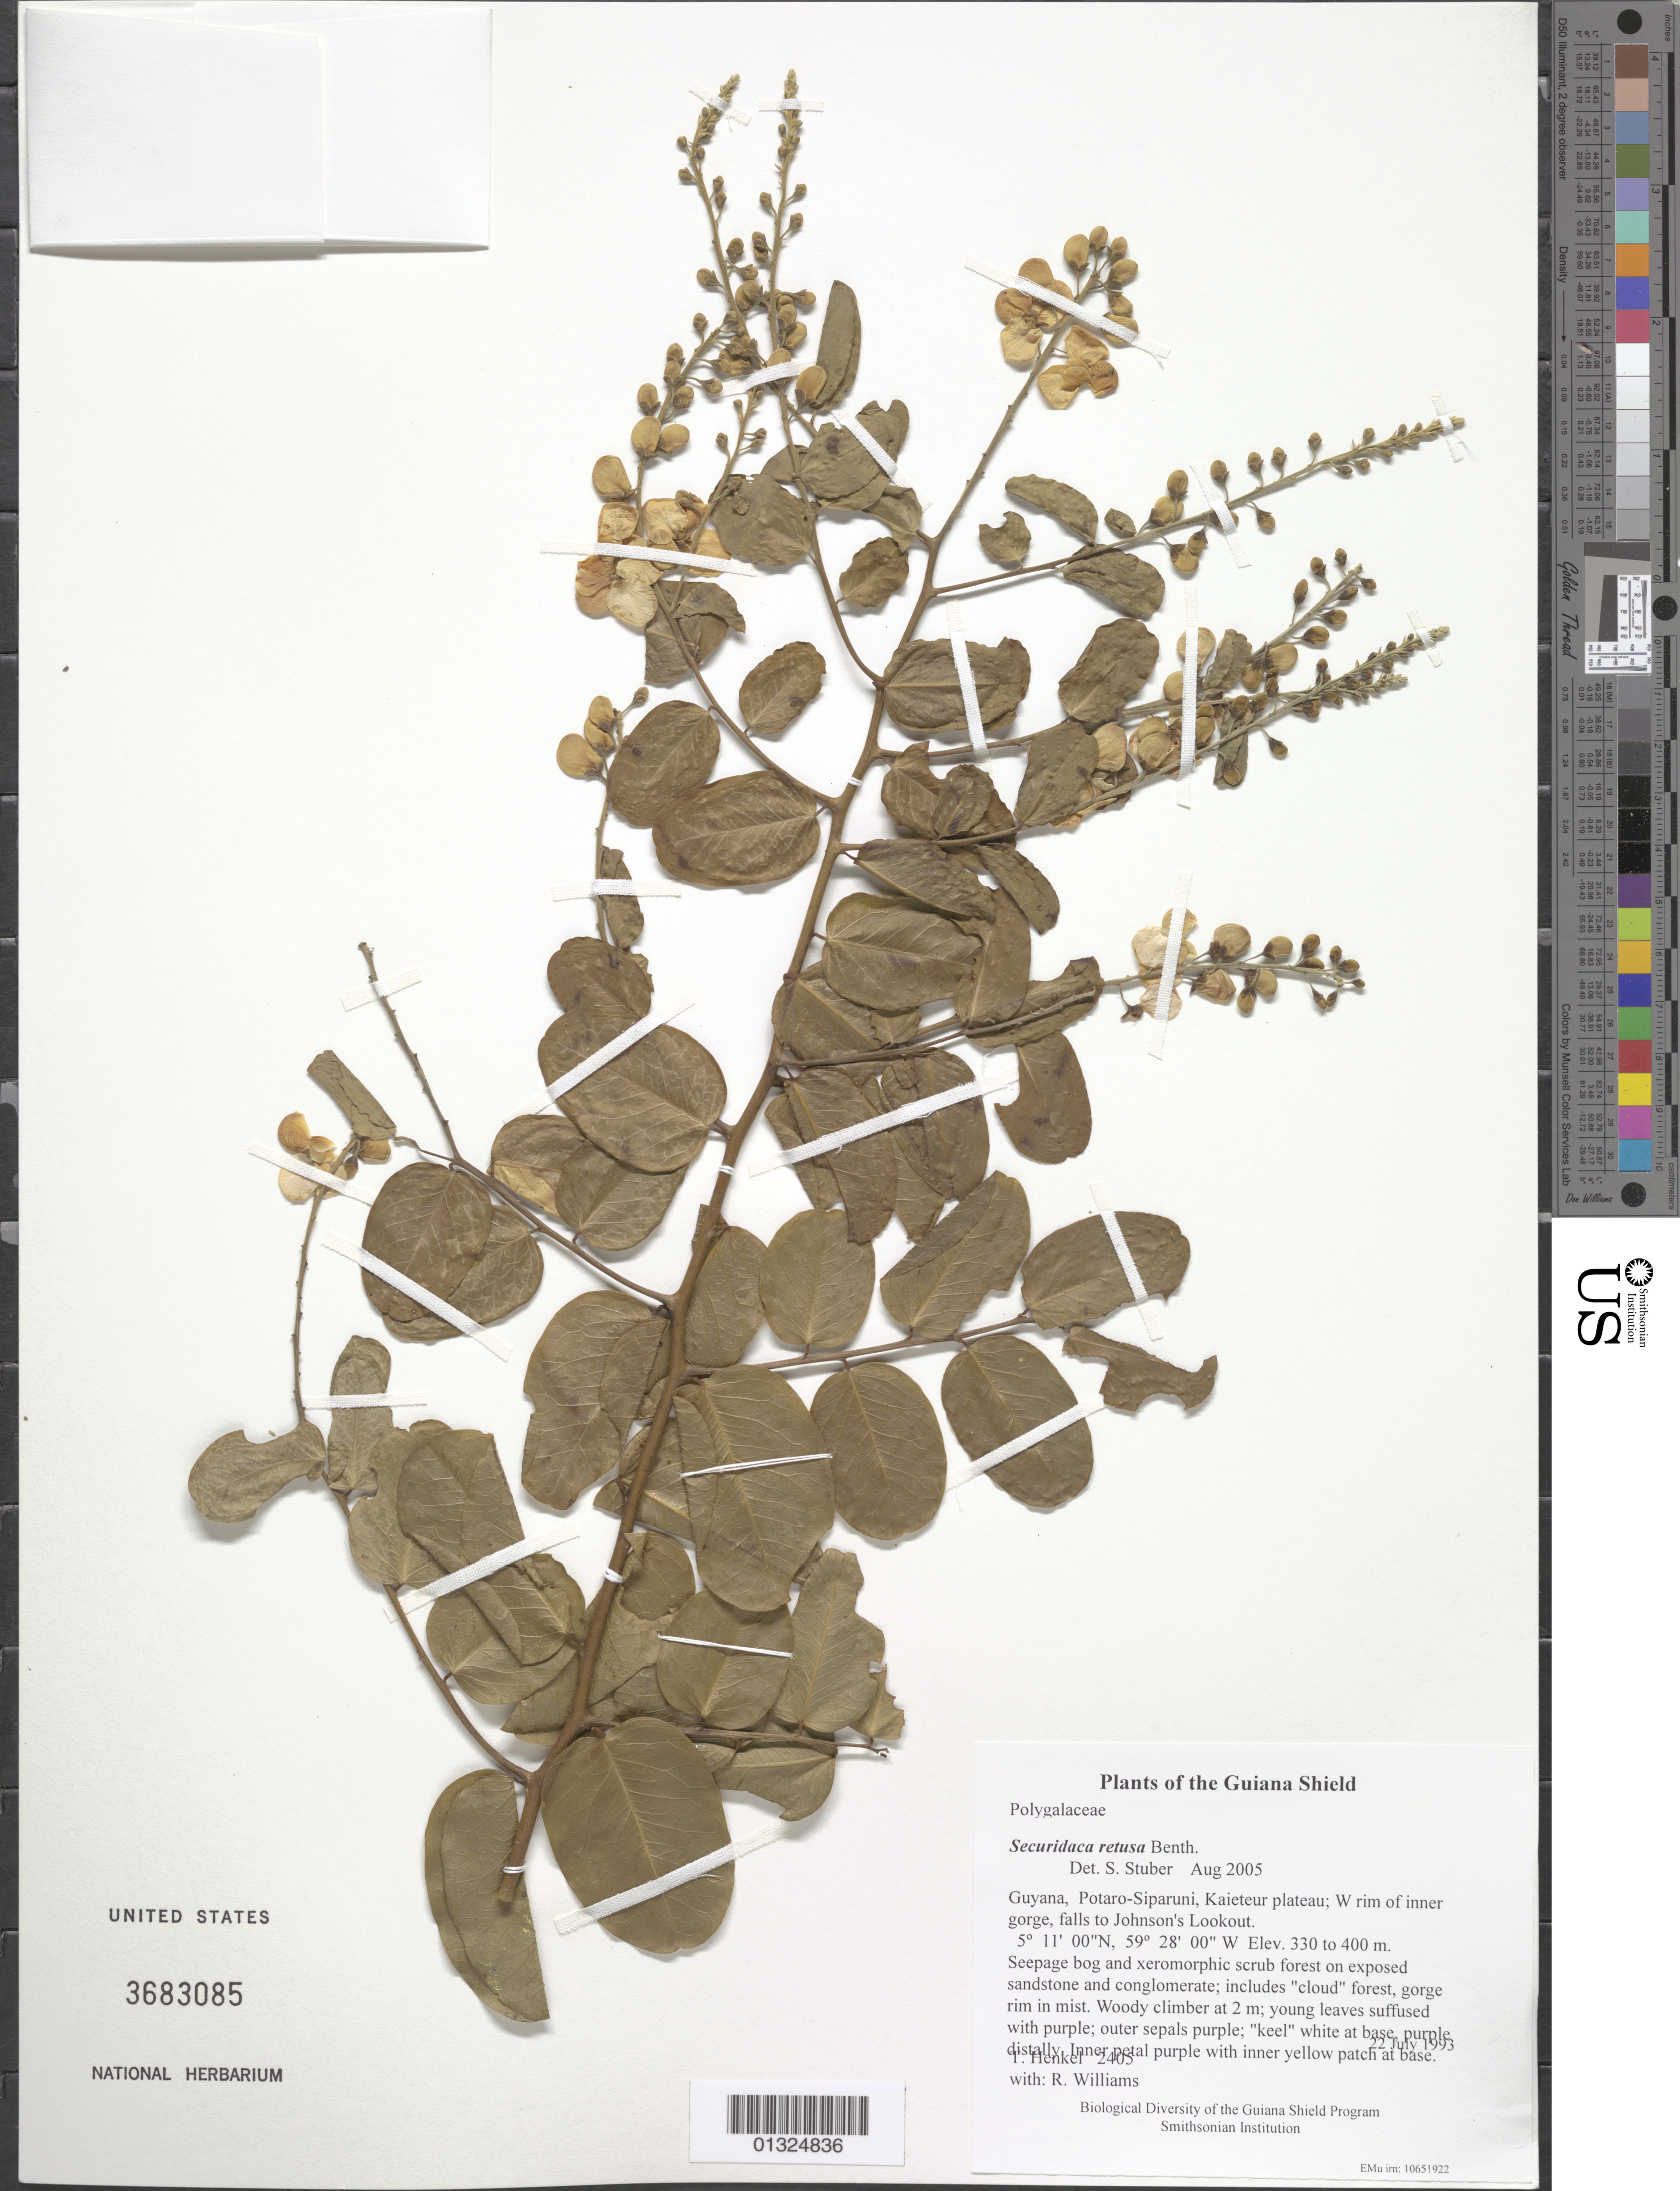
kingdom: Plantae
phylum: Tracheophyta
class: Magnoliopsida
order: Fabales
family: Polygalaceae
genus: Securidaca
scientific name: Securidaca retusa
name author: Benth.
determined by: Stuber, S.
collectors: T. Henkel & R. Williams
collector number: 2405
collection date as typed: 22 July 1993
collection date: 1993-07-22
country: Guyana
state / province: Potaro-Siparuni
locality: Kaieteur plateau; W rim of inner gorge, falls to Johnson's Lookout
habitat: Seepage bog and xeromorphic scrub forest on exposed sandstone and conglomerate; includes "cloud" forest, gorge rim in mist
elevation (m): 330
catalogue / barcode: US 3683085